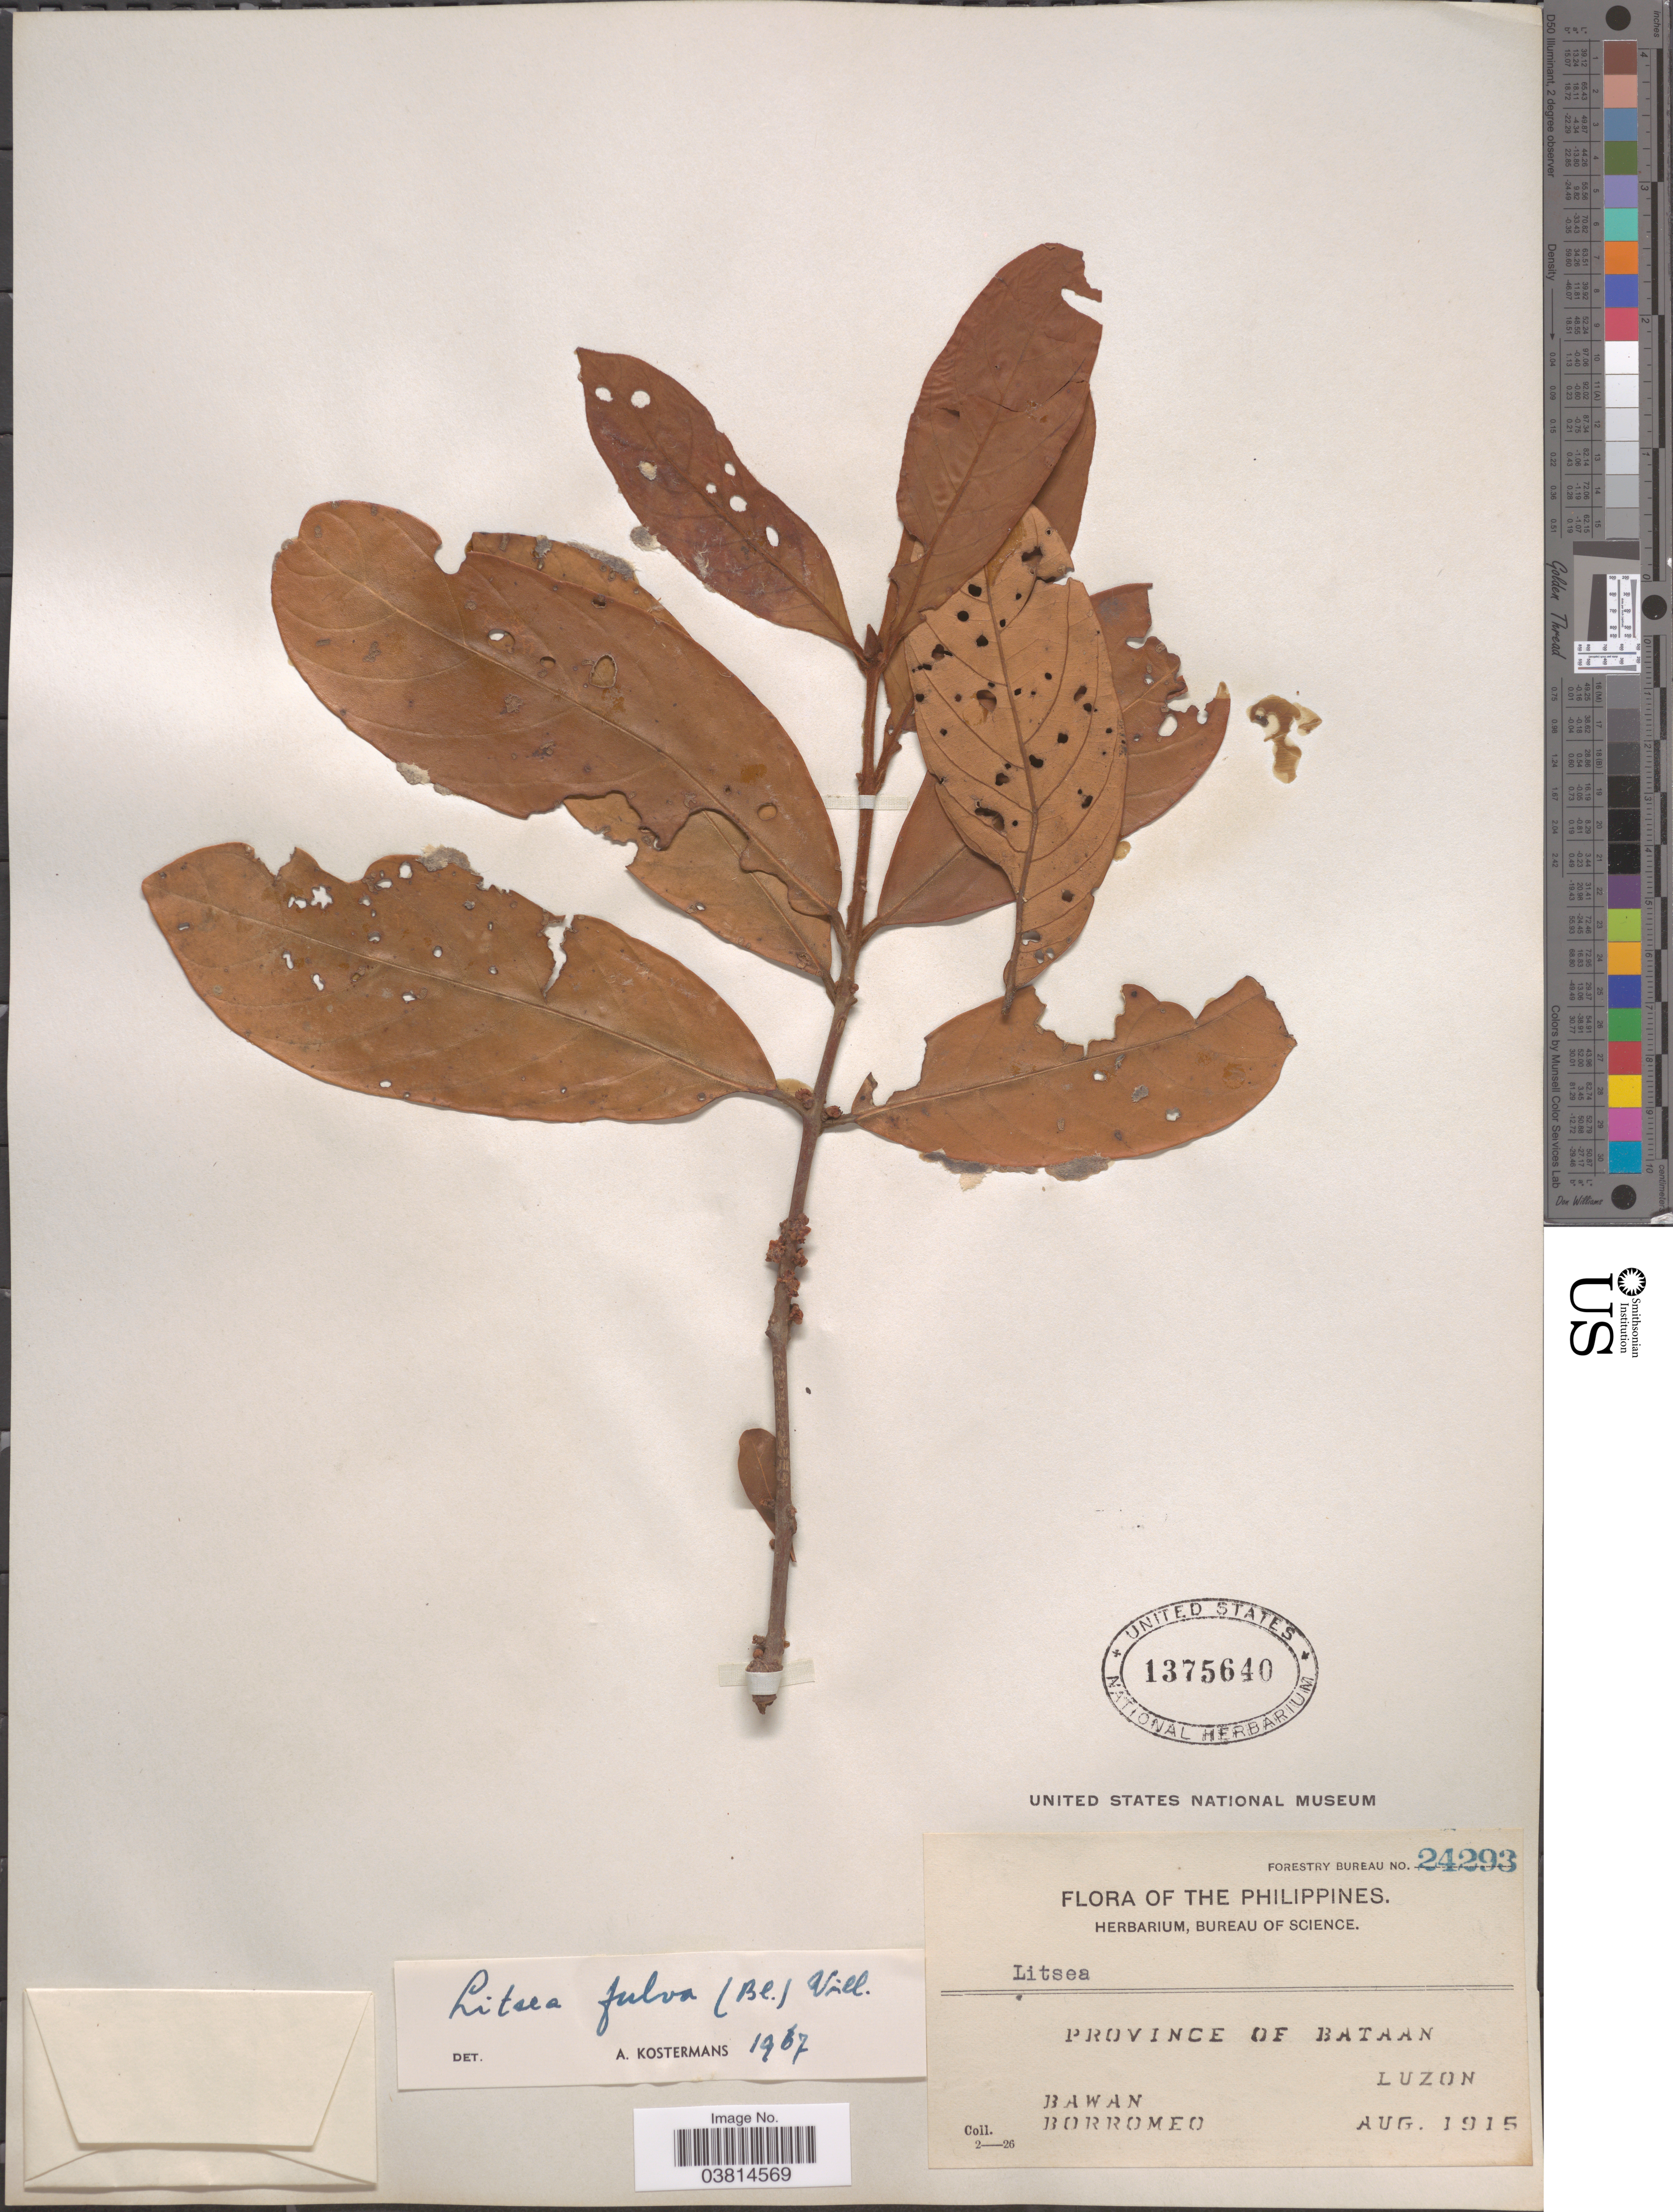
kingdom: Plantae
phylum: Tracheophyta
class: Magnoliopsida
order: Laurales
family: Lauraceae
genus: Litsea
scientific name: Litsea fulva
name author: (Blume) Fern.-Vill.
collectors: Bawan & -. Borromeo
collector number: Forestry Bureau 24293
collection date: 1915-08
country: Philippines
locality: Province of Bataan. Luzon.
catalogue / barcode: US 1375640